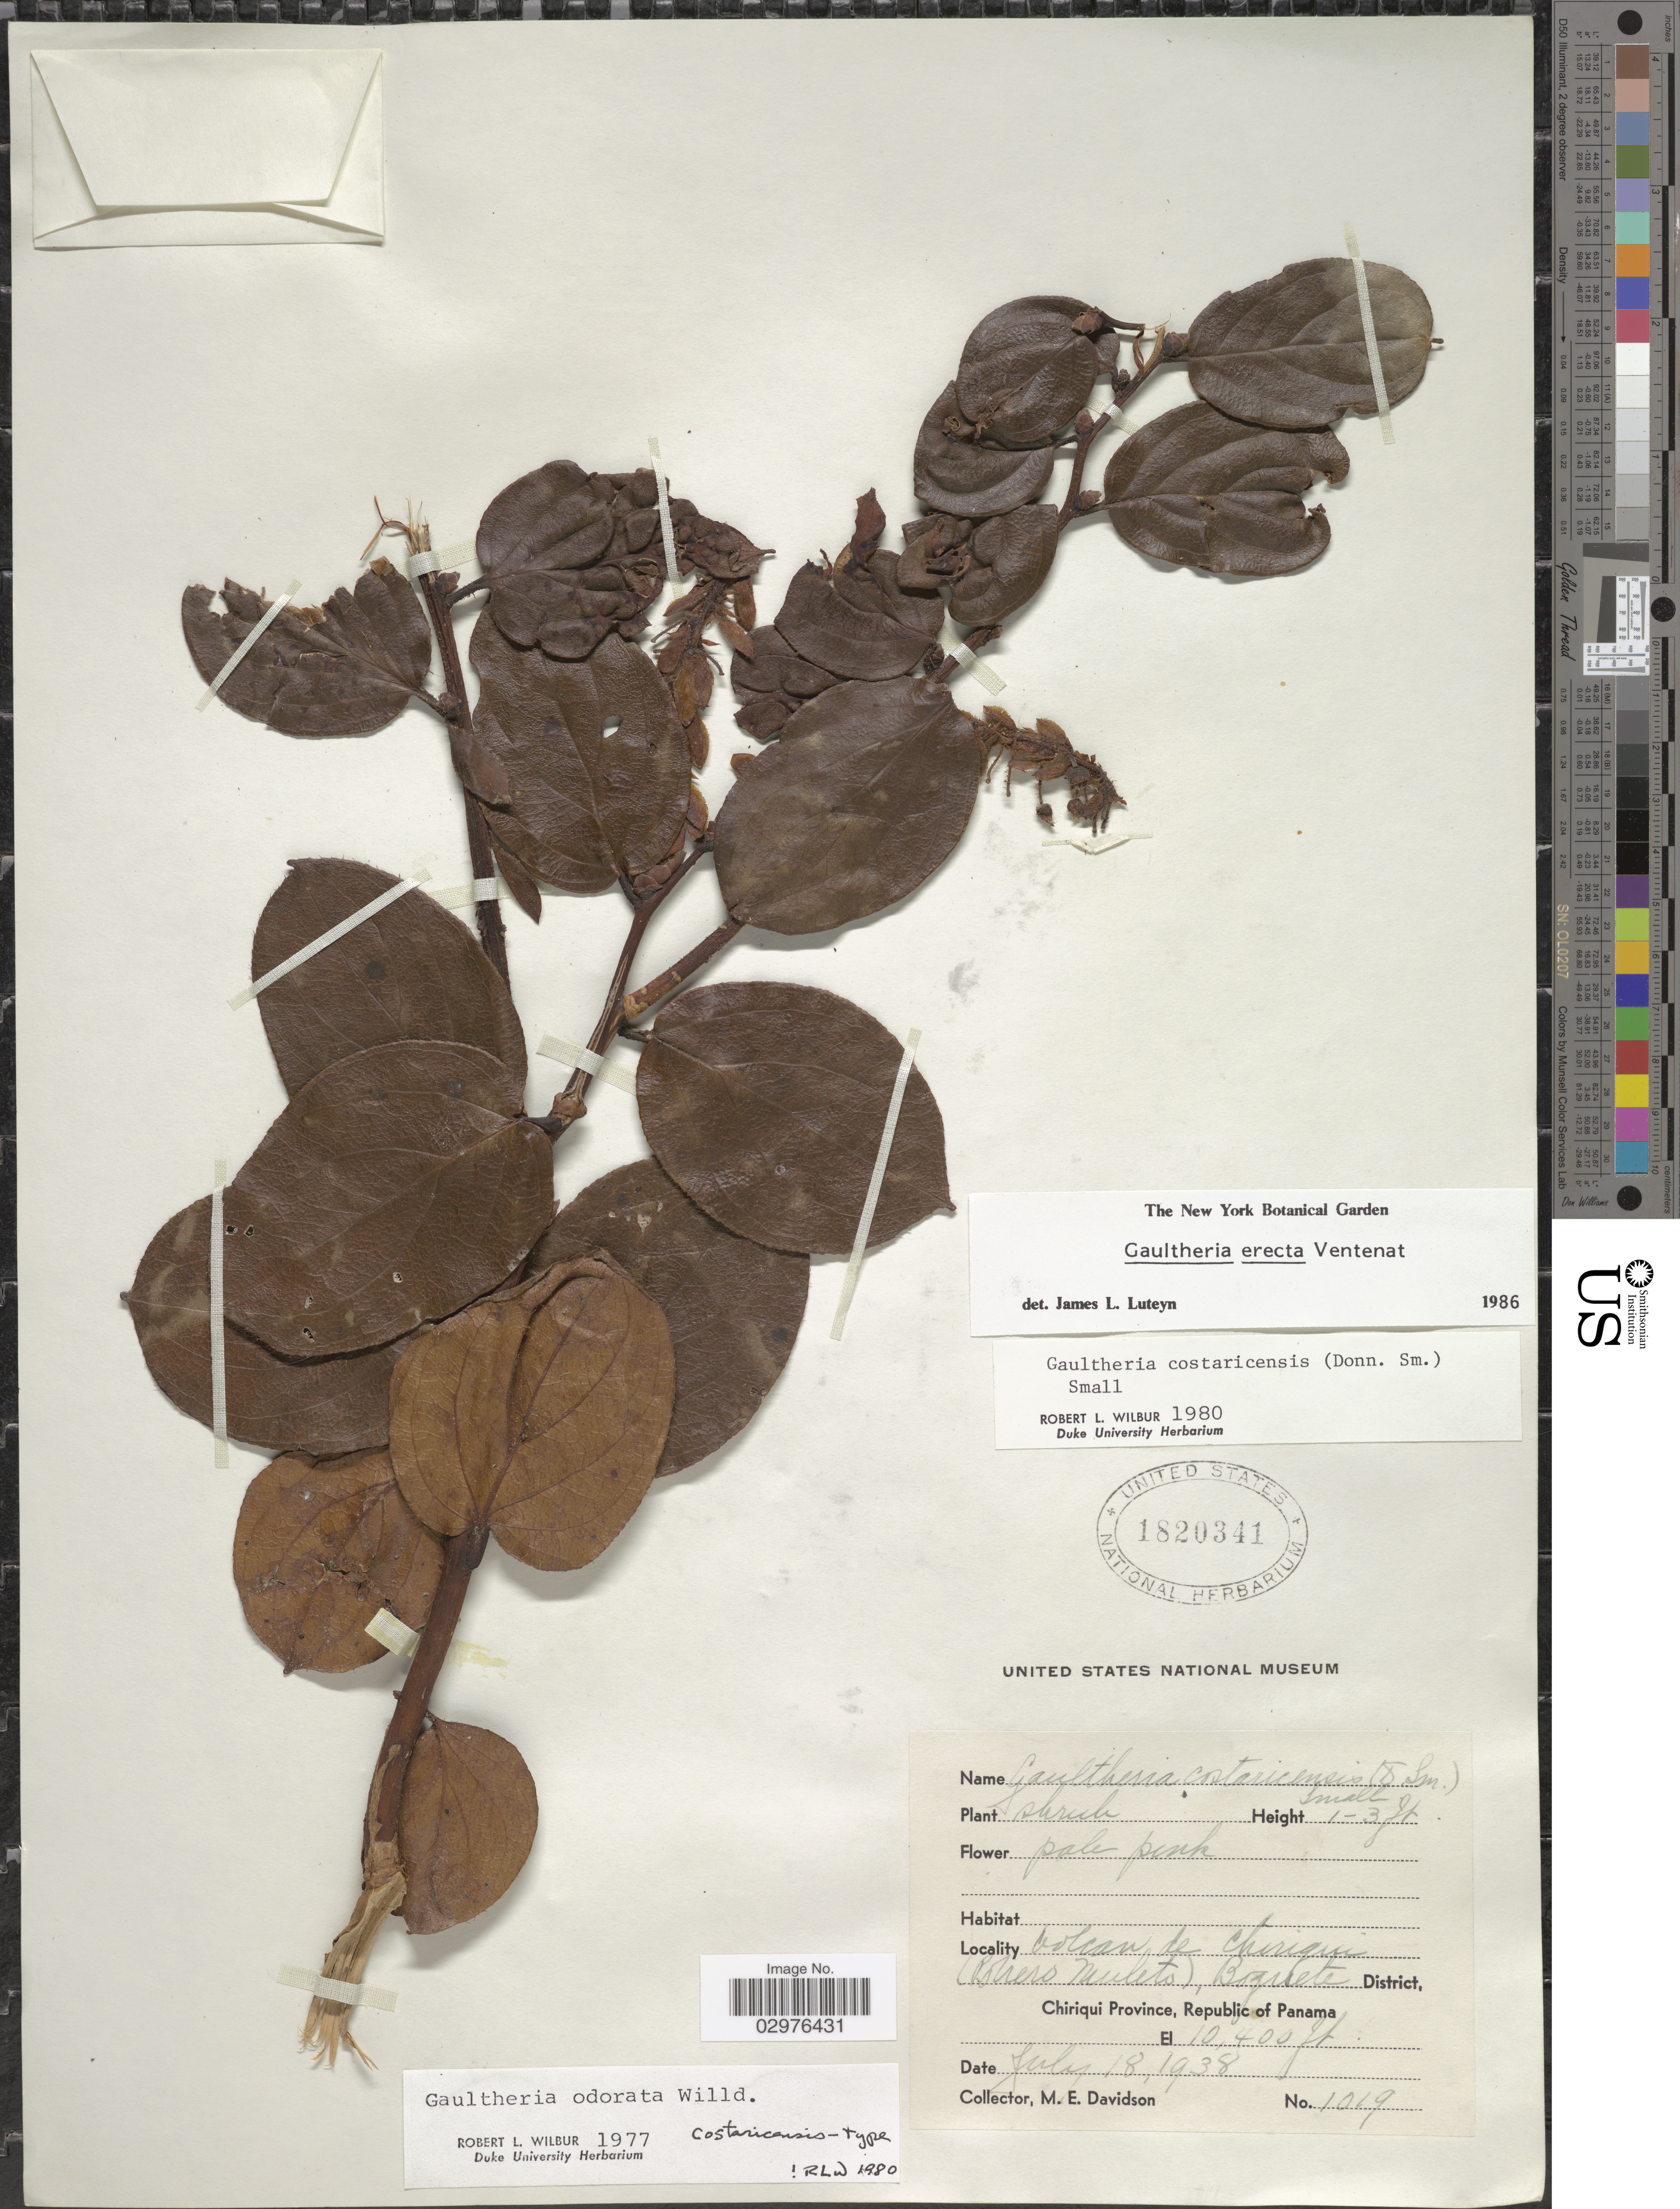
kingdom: Plantae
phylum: Tracheophyta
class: Magnoliopsida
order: Ericales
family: Ericaceae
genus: Gaultheria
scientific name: Gaultheria erecta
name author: Vent.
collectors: M. E. Davidson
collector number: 1019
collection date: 1938-07-18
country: Panama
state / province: Chiriqui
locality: Volcan de Chiriqui (Poltrero Muleto), Boquete District, Chiriqui Province, Republic of Panama.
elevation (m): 3170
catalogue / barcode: US 1820341